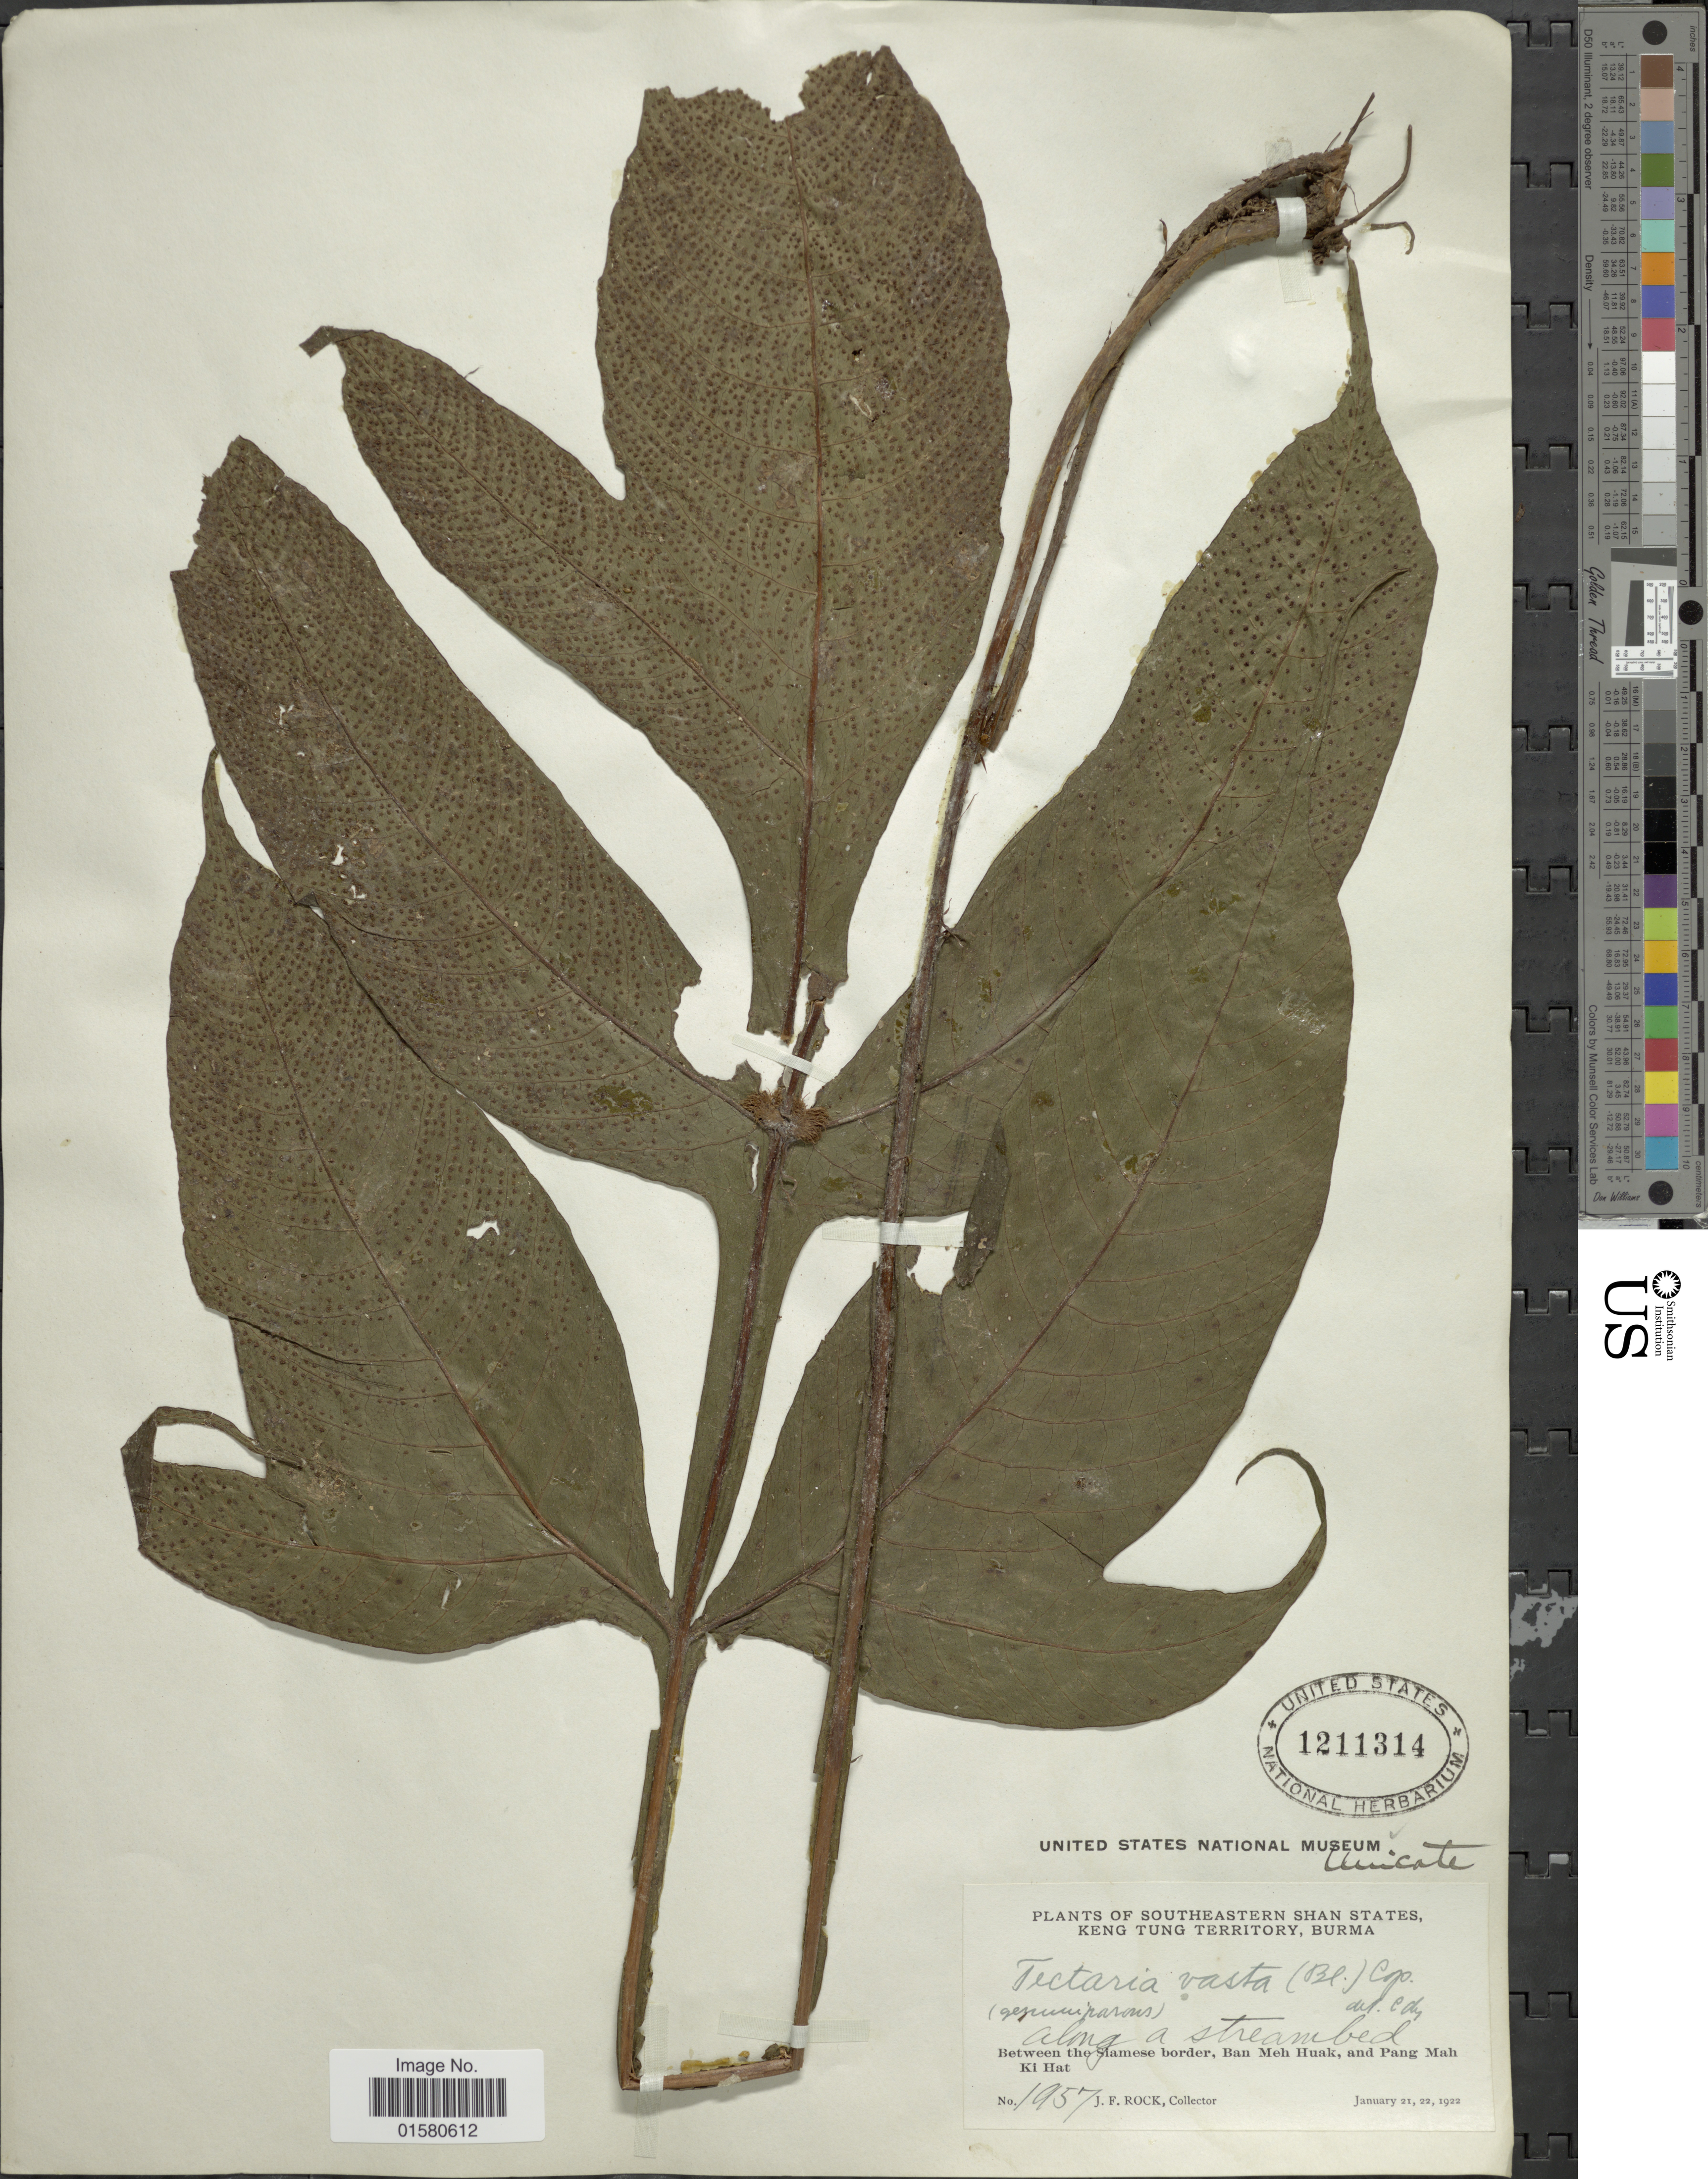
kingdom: Plantae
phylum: Tracheophyta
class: Polypodiopsida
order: Polypodiales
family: Tectariaceae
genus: Tectaria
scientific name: Tectaria vasta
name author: (Bedd.) Copel.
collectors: J. Rock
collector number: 1957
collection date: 1922-01-21/1922-02-22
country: Myanmar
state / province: Shan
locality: Southeastern Shan States, Keng Tung Territory, Burma. Between the Siamese border, Ban Meh Huak, and Pang Mah Ki Hat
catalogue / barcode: US 1211314